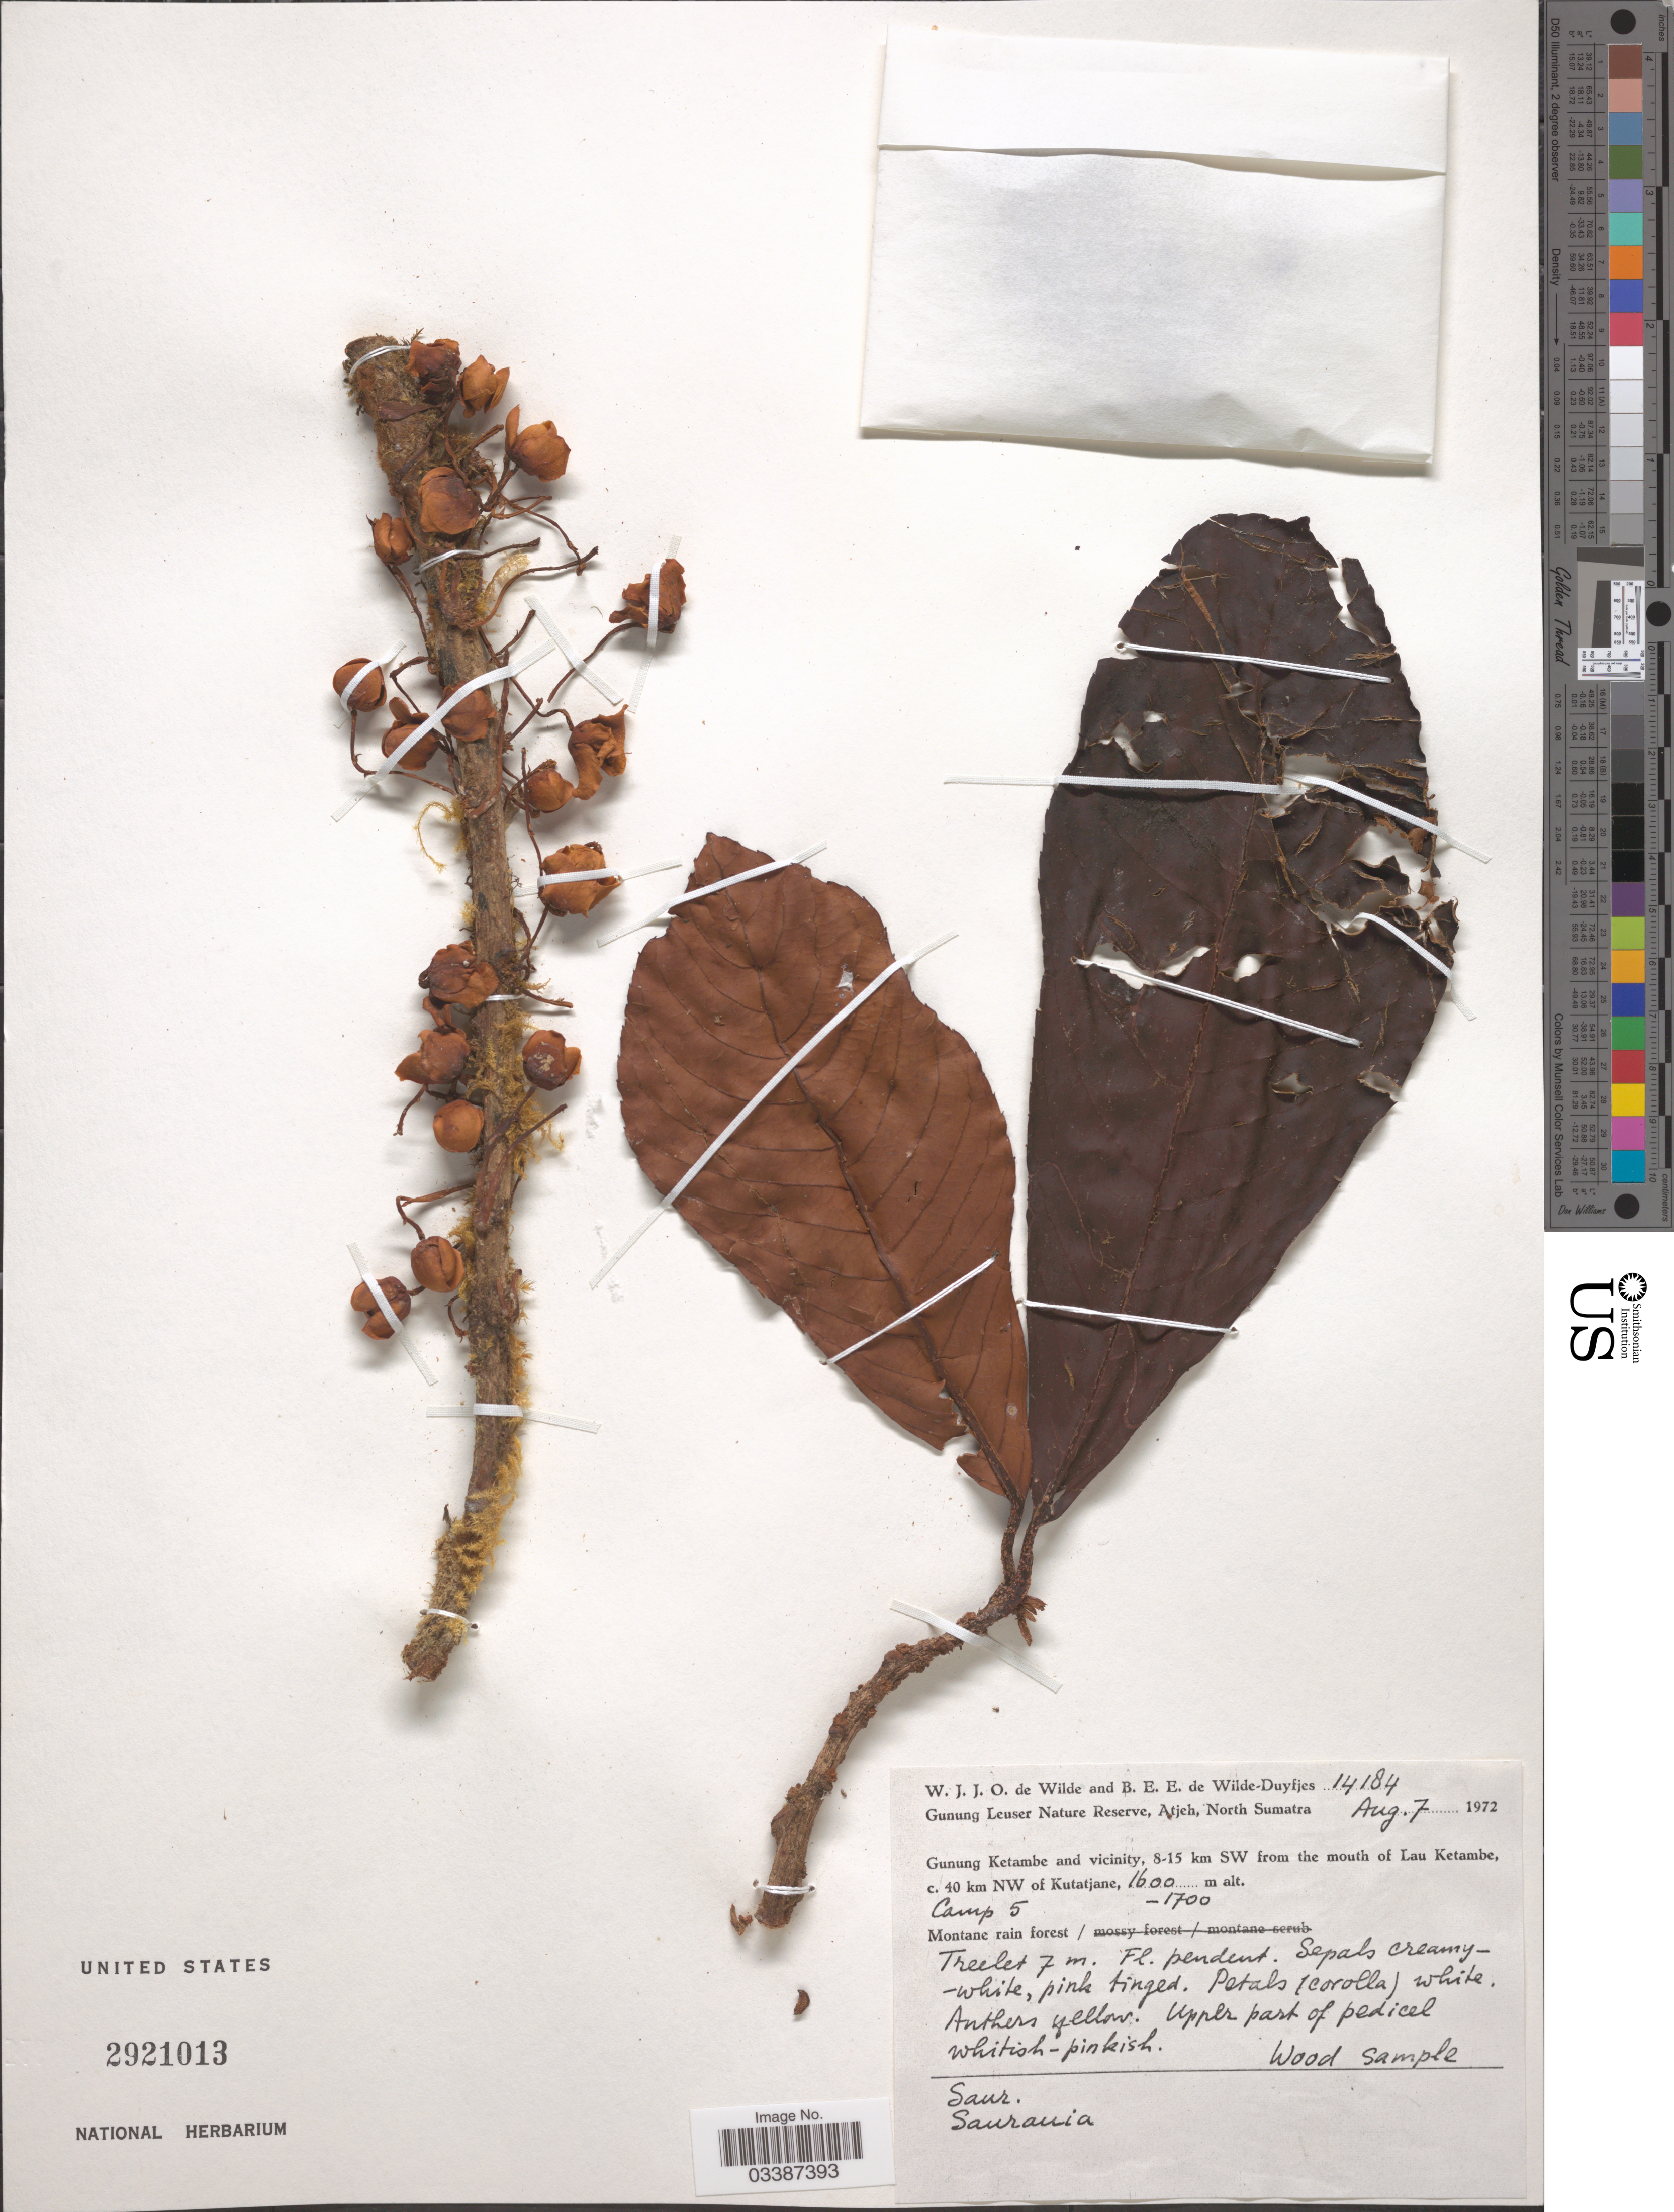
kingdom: Plantae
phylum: Tracheophyta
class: Magnoliopsida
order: Ericales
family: Actinidiaceae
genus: Saurauia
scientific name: Saurauia sp.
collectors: W. J. de Wilde & B. E. de Wilde-Duyfjes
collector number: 14184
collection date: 1972-08-07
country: Indonesia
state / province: Sumatra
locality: Gunung Leuser Nature Reserve, Atjeh, North Sumatra. Gunung Ketambe and vicinity, 8-15 km SW from the mouth of Lau Ketambe, c. 40 km NW of Kutatjane. Camp 5.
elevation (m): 1600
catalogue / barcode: US 2921013